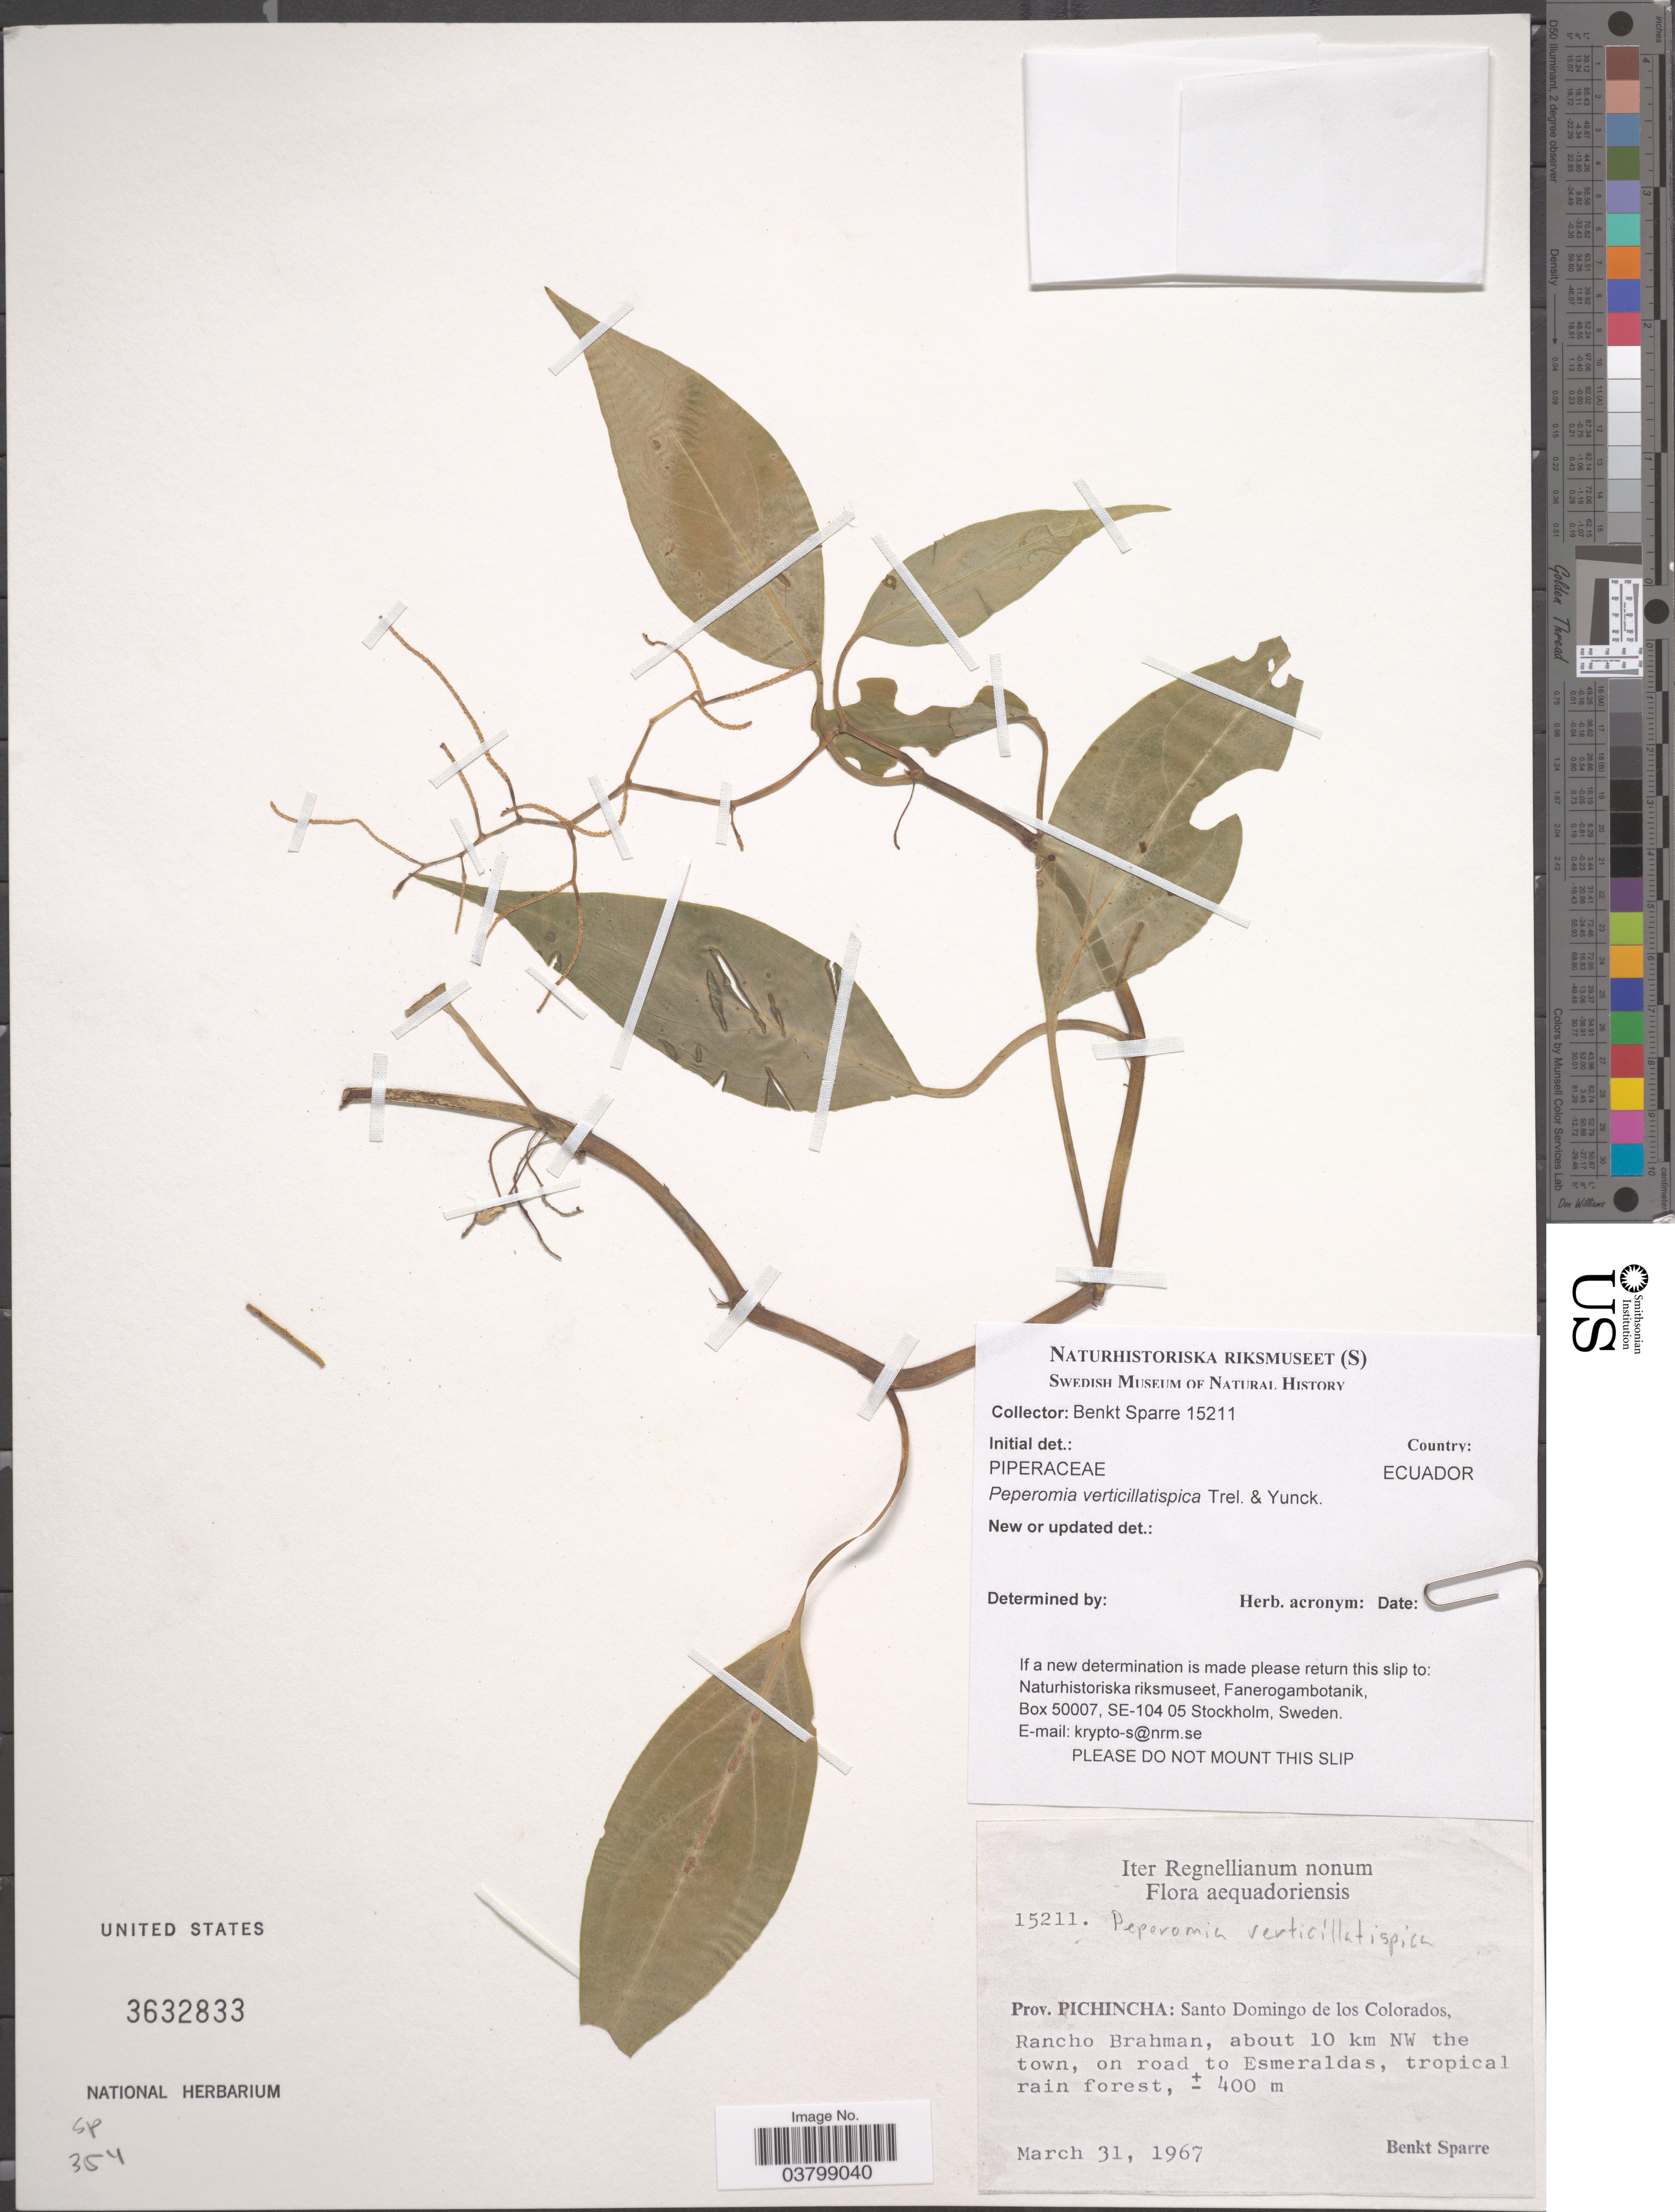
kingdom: Plantae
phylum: Tracheophyta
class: Magnoliopsida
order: Piperales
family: Piperaceae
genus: Peperomia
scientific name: Peperomia verticillatispica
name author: Trel. & Yunck.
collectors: B. Sparre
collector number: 15211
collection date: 1967-03-31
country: Ecuador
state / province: Pichincha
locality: Santo Domingo de los Colorados, Rancho Brahman, about 10 km NW the town, on road to Esmeraldas, tropical rain forest.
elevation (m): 400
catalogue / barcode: US 3632833